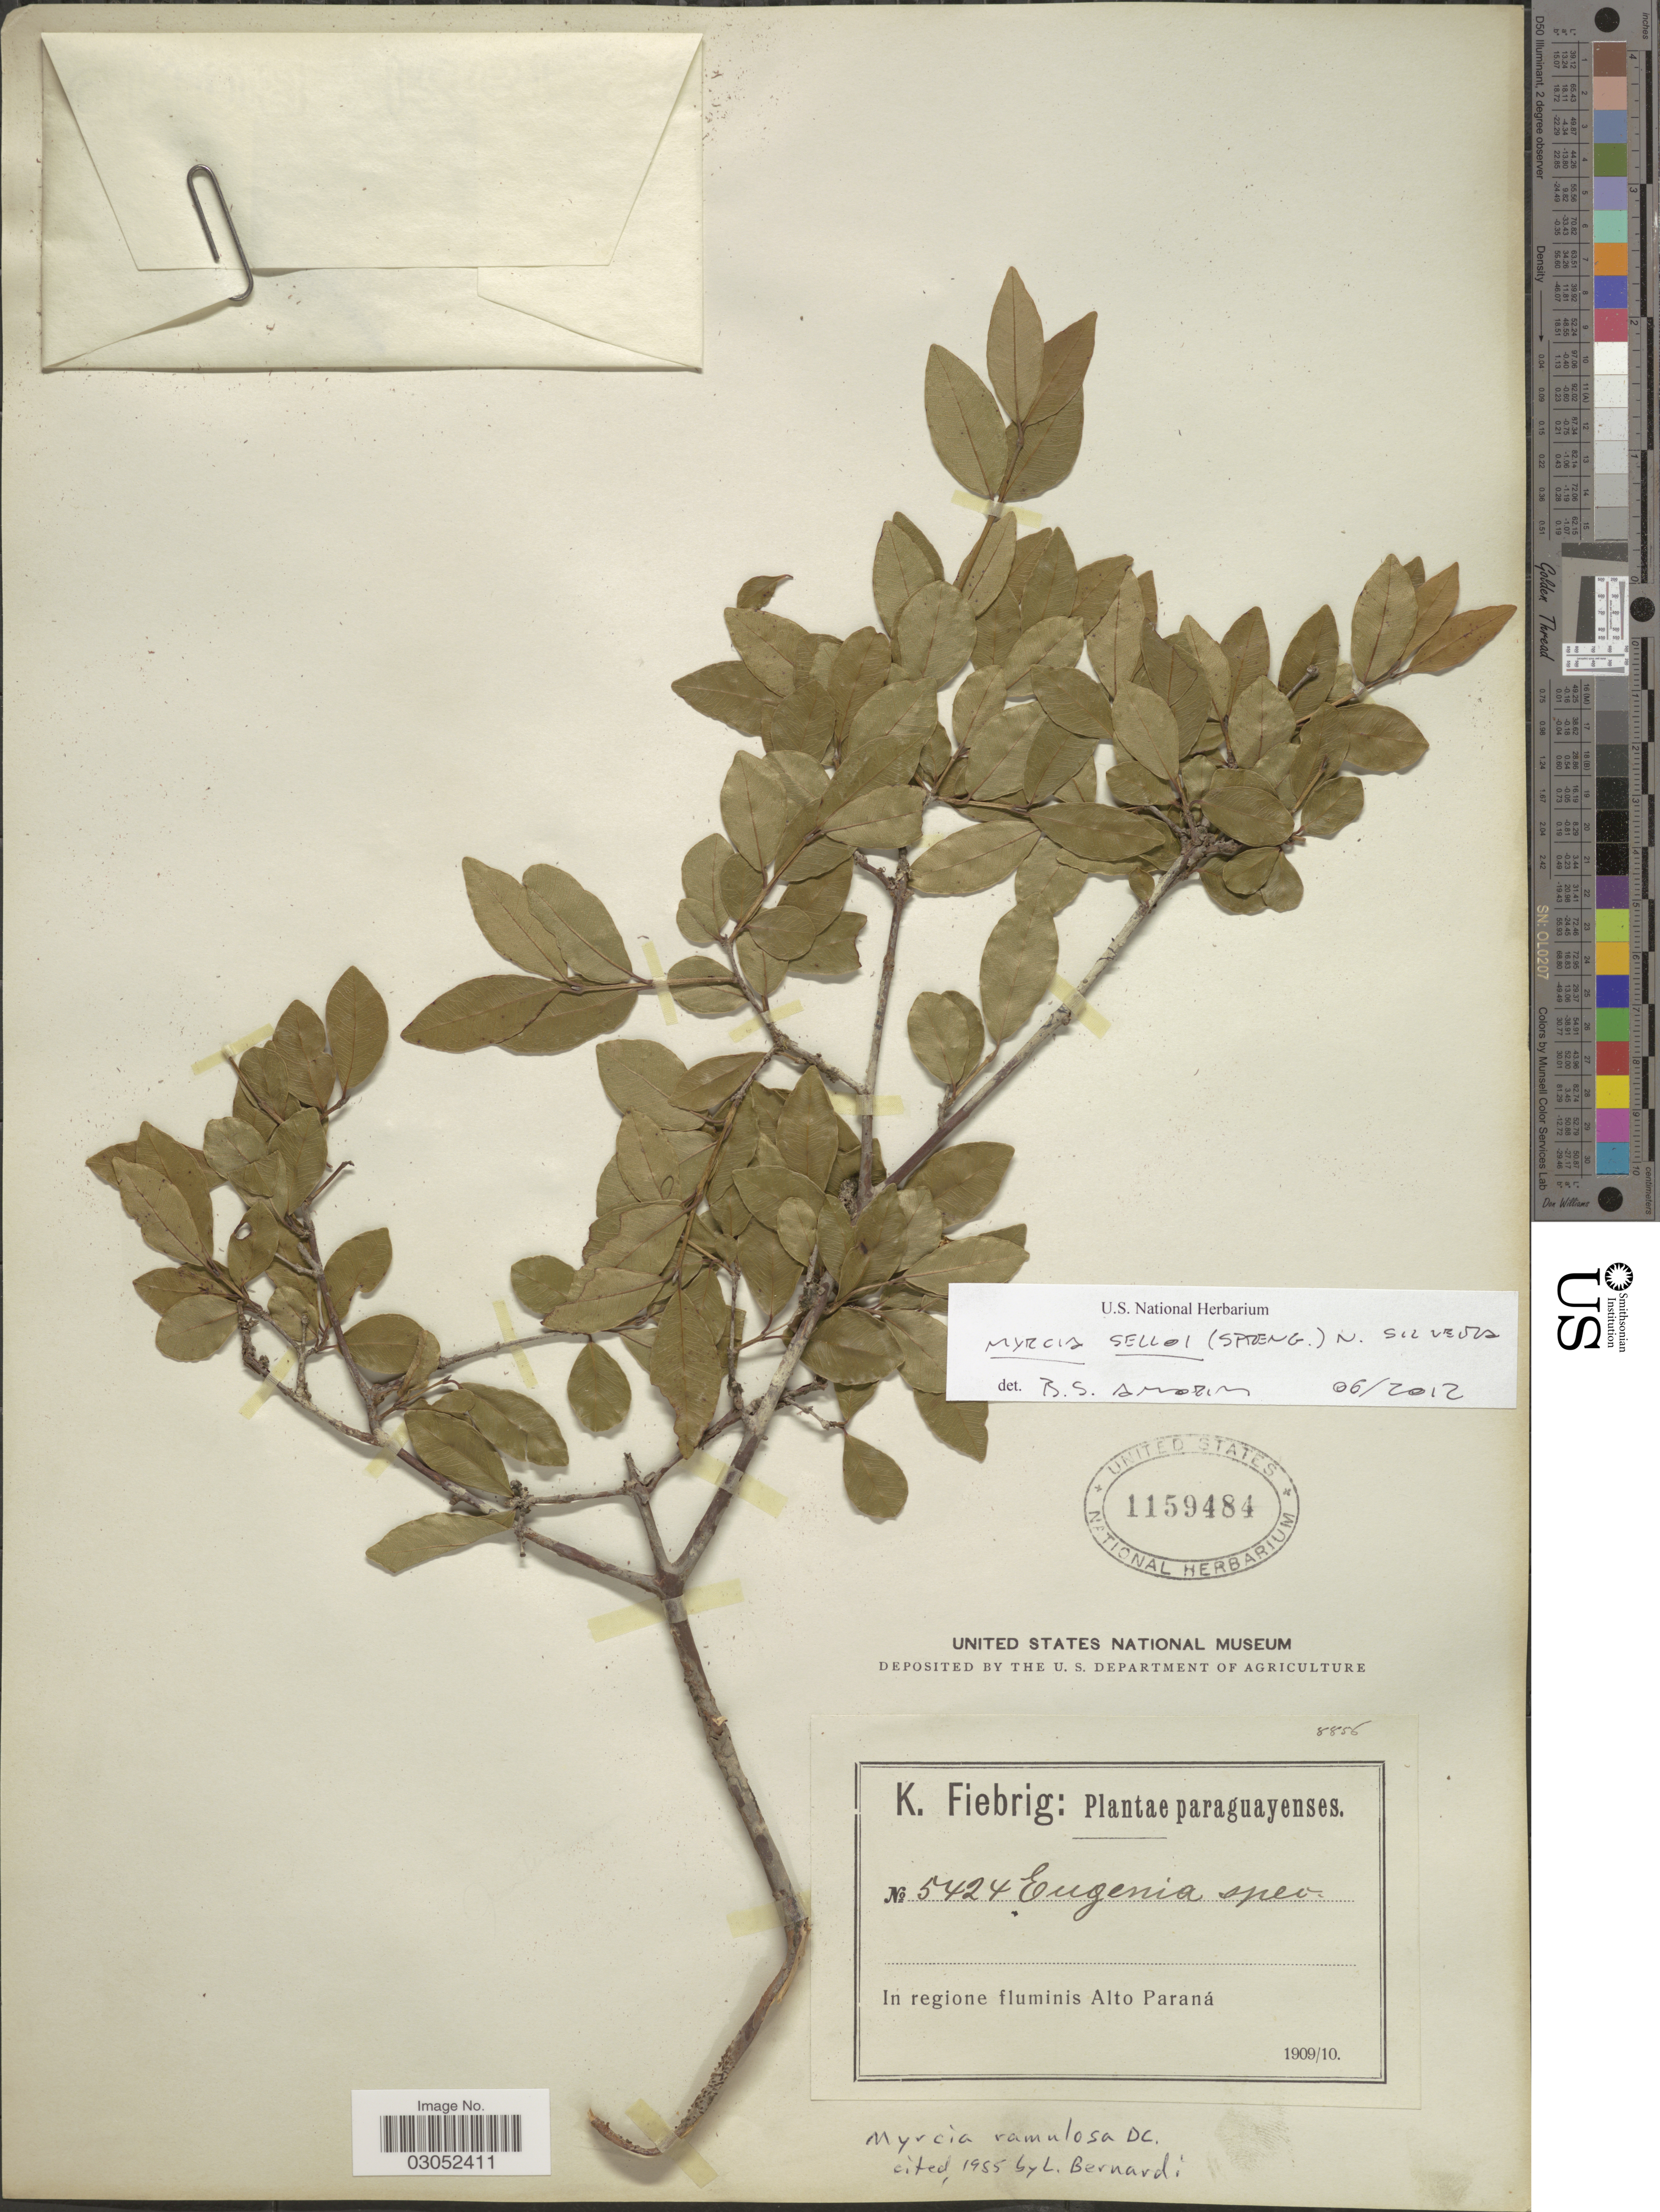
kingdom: Plantae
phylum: Tracheophyta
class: Magnoliopsida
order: Myrtales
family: Myrtaceae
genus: Myrcia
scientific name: Myrcia selloi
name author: (Spreng.) Silveira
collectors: K. Fiebrig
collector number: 5424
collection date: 1909/1910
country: Paraguay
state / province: Alto Parana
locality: In regione fluminis Alto Paraná.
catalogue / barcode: US 1159484